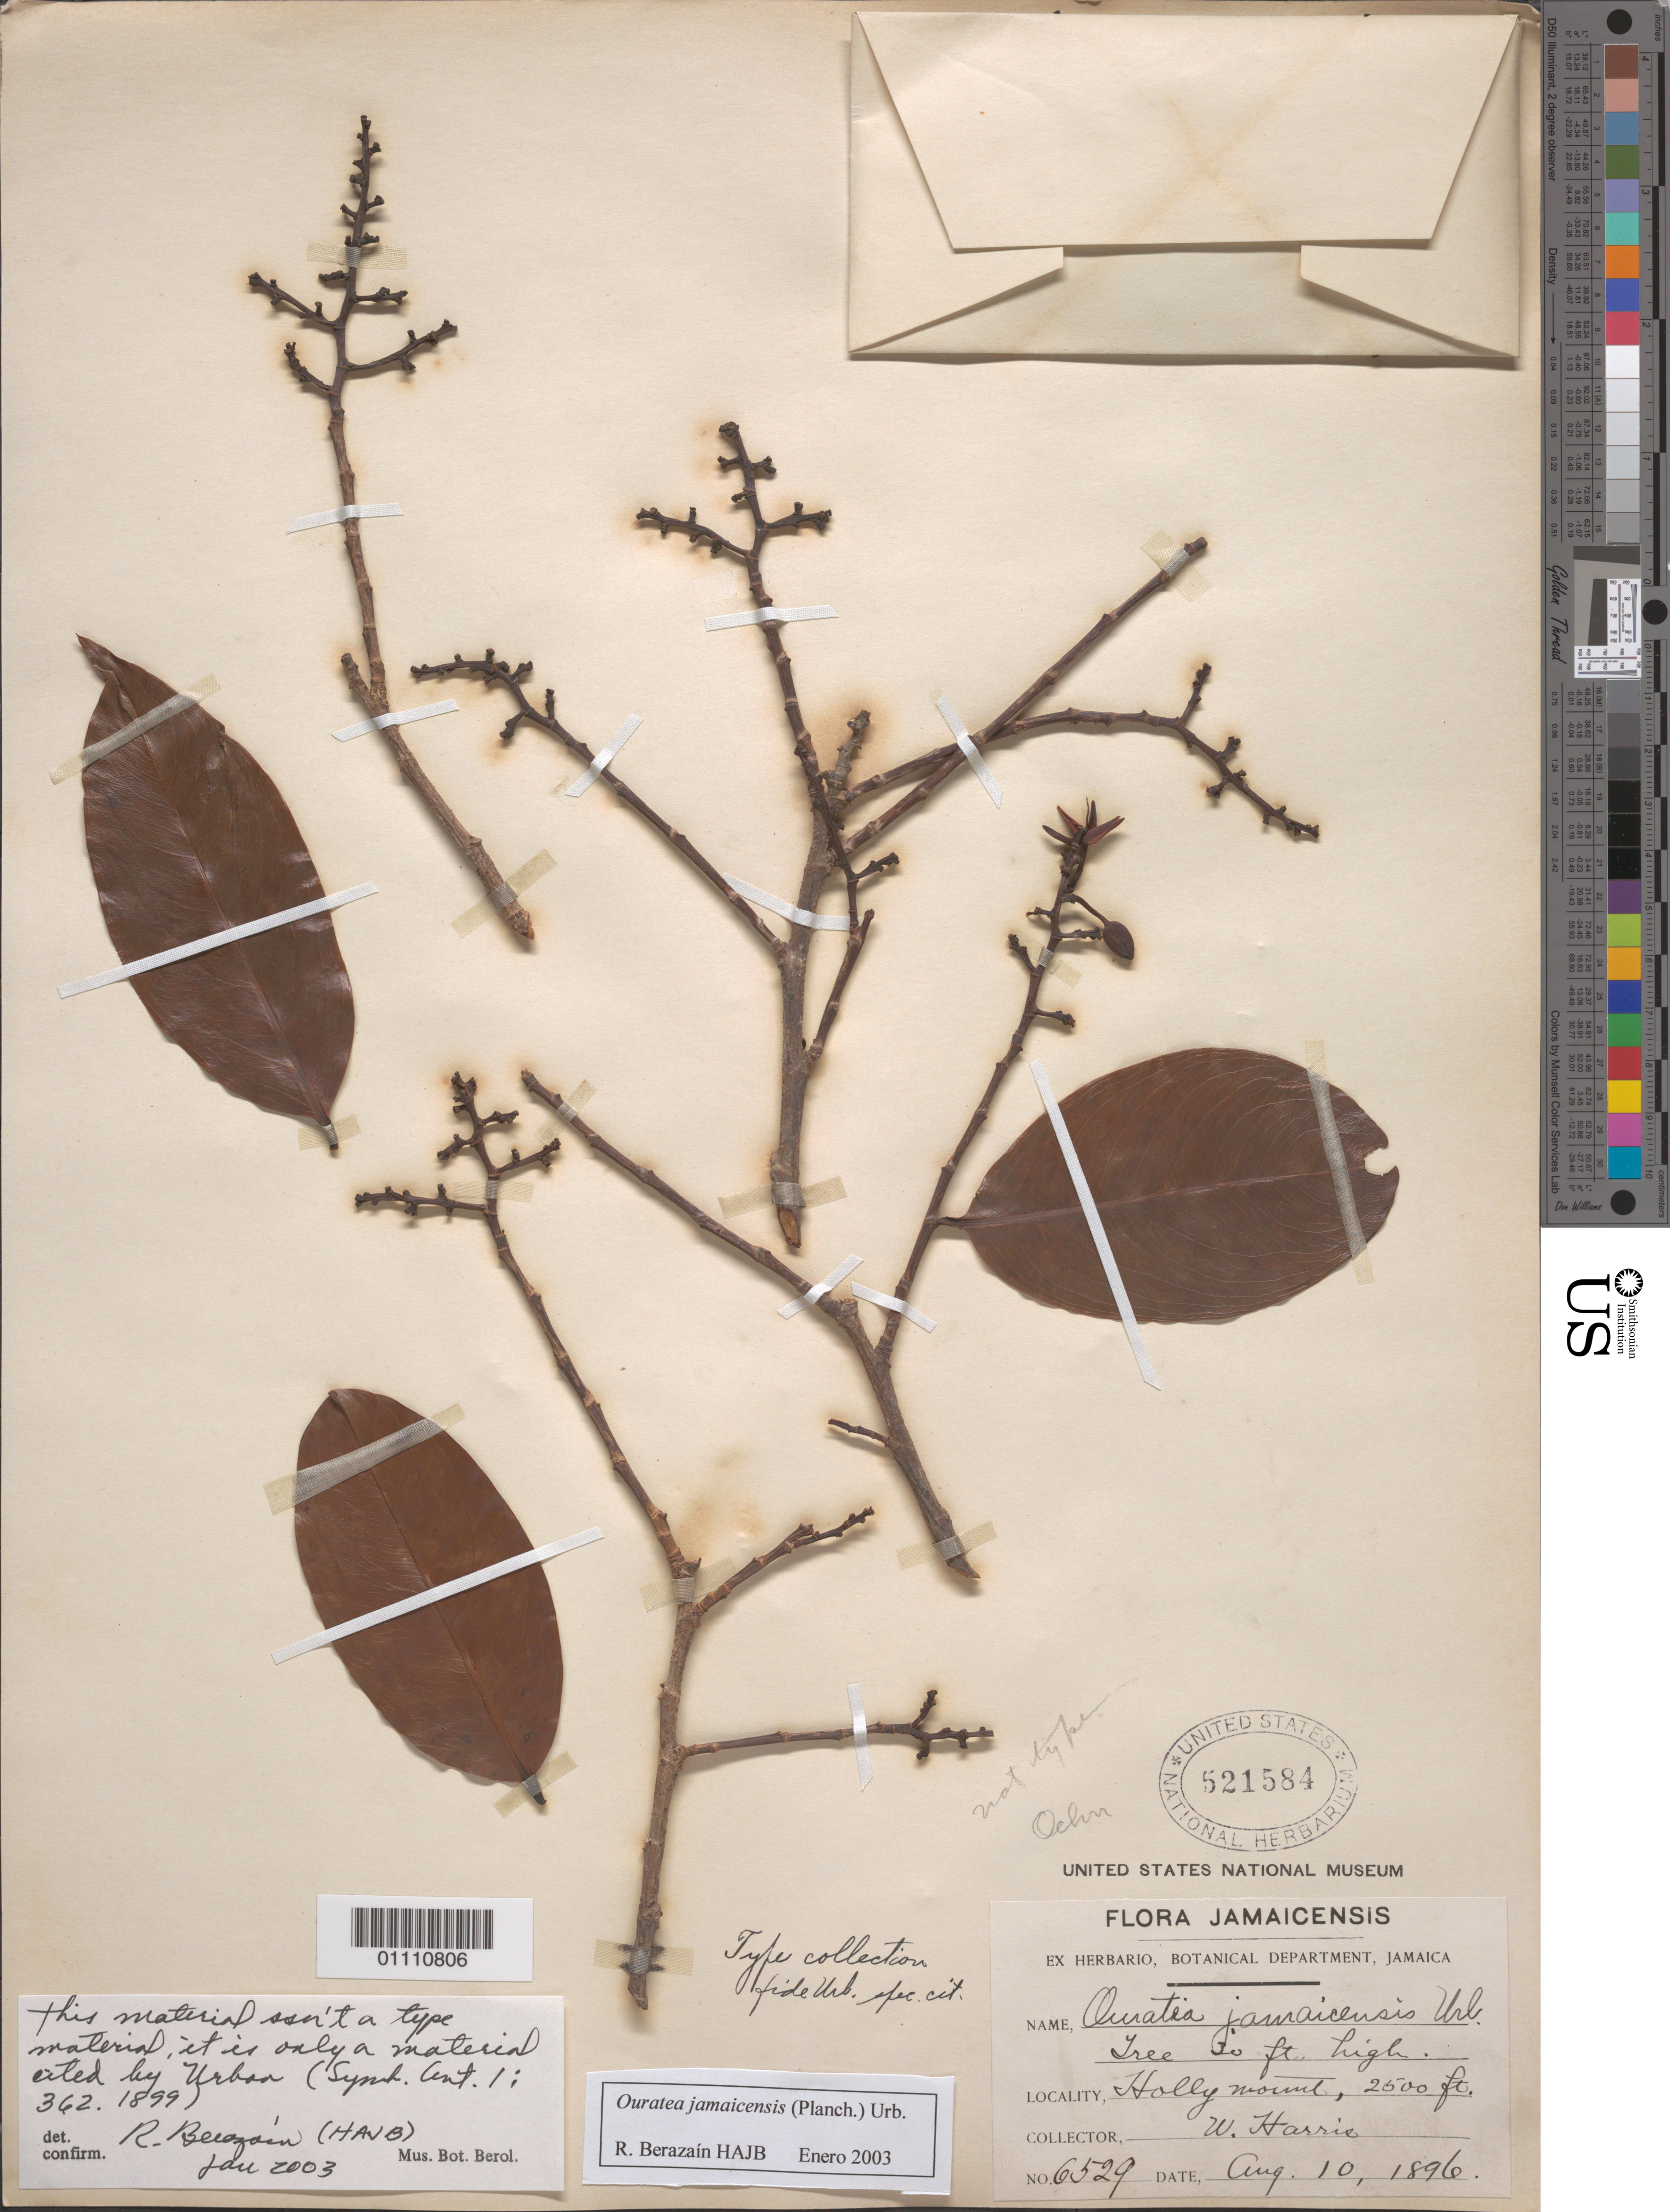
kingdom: Plantae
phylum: Tracheophyta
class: Magnoliopsida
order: Malpighiales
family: Ochnaceae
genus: Ouratea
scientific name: Ouratea ilicifolia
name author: (DC.) Baill.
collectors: W. Harris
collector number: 6529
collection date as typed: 10 Aug 1896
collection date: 1896-08-10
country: Jamaica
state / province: Saint Catherine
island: Jamaica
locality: Holly mount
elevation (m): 762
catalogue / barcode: US 521584